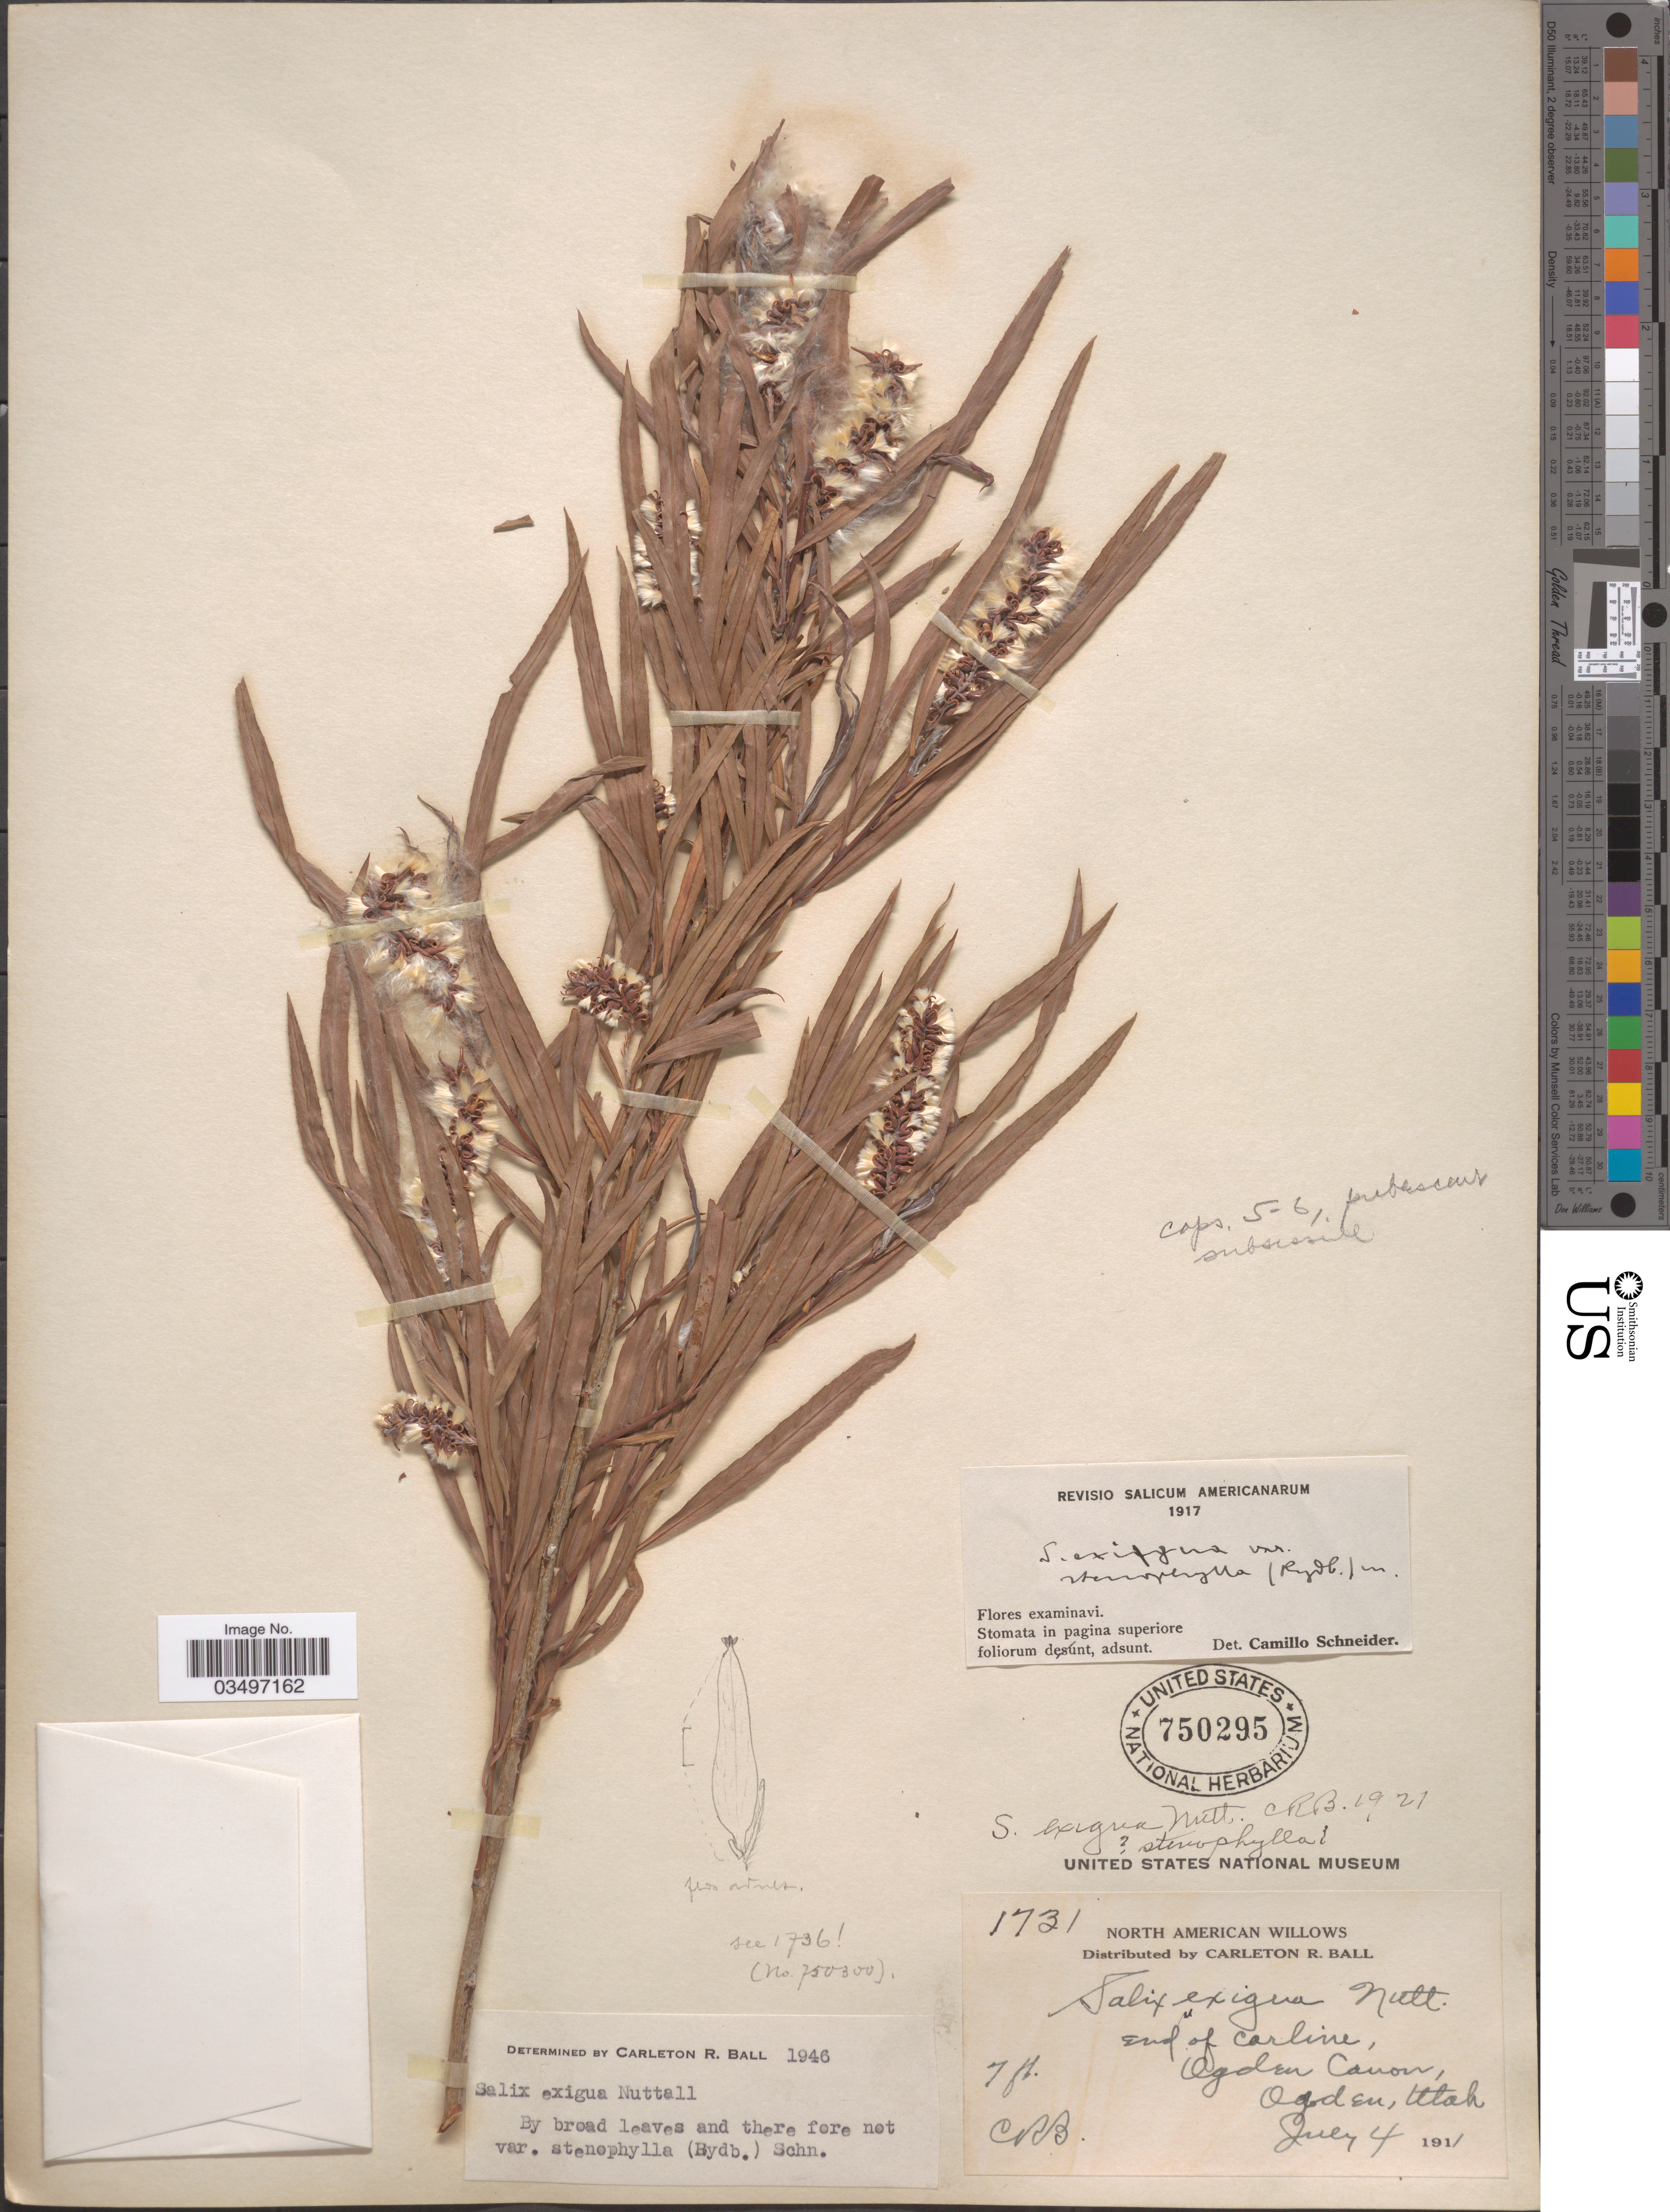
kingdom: Plantae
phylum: Tracheophyta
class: Magnoliopsida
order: Malpighiales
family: Salicaceae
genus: Salix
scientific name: Salix exigua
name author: Nutt.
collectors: C. R. Ball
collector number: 1731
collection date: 1911-07-04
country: United States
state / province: Utah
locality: End of Carline, Ogden Canon, Ogden.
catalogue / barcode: US 750295